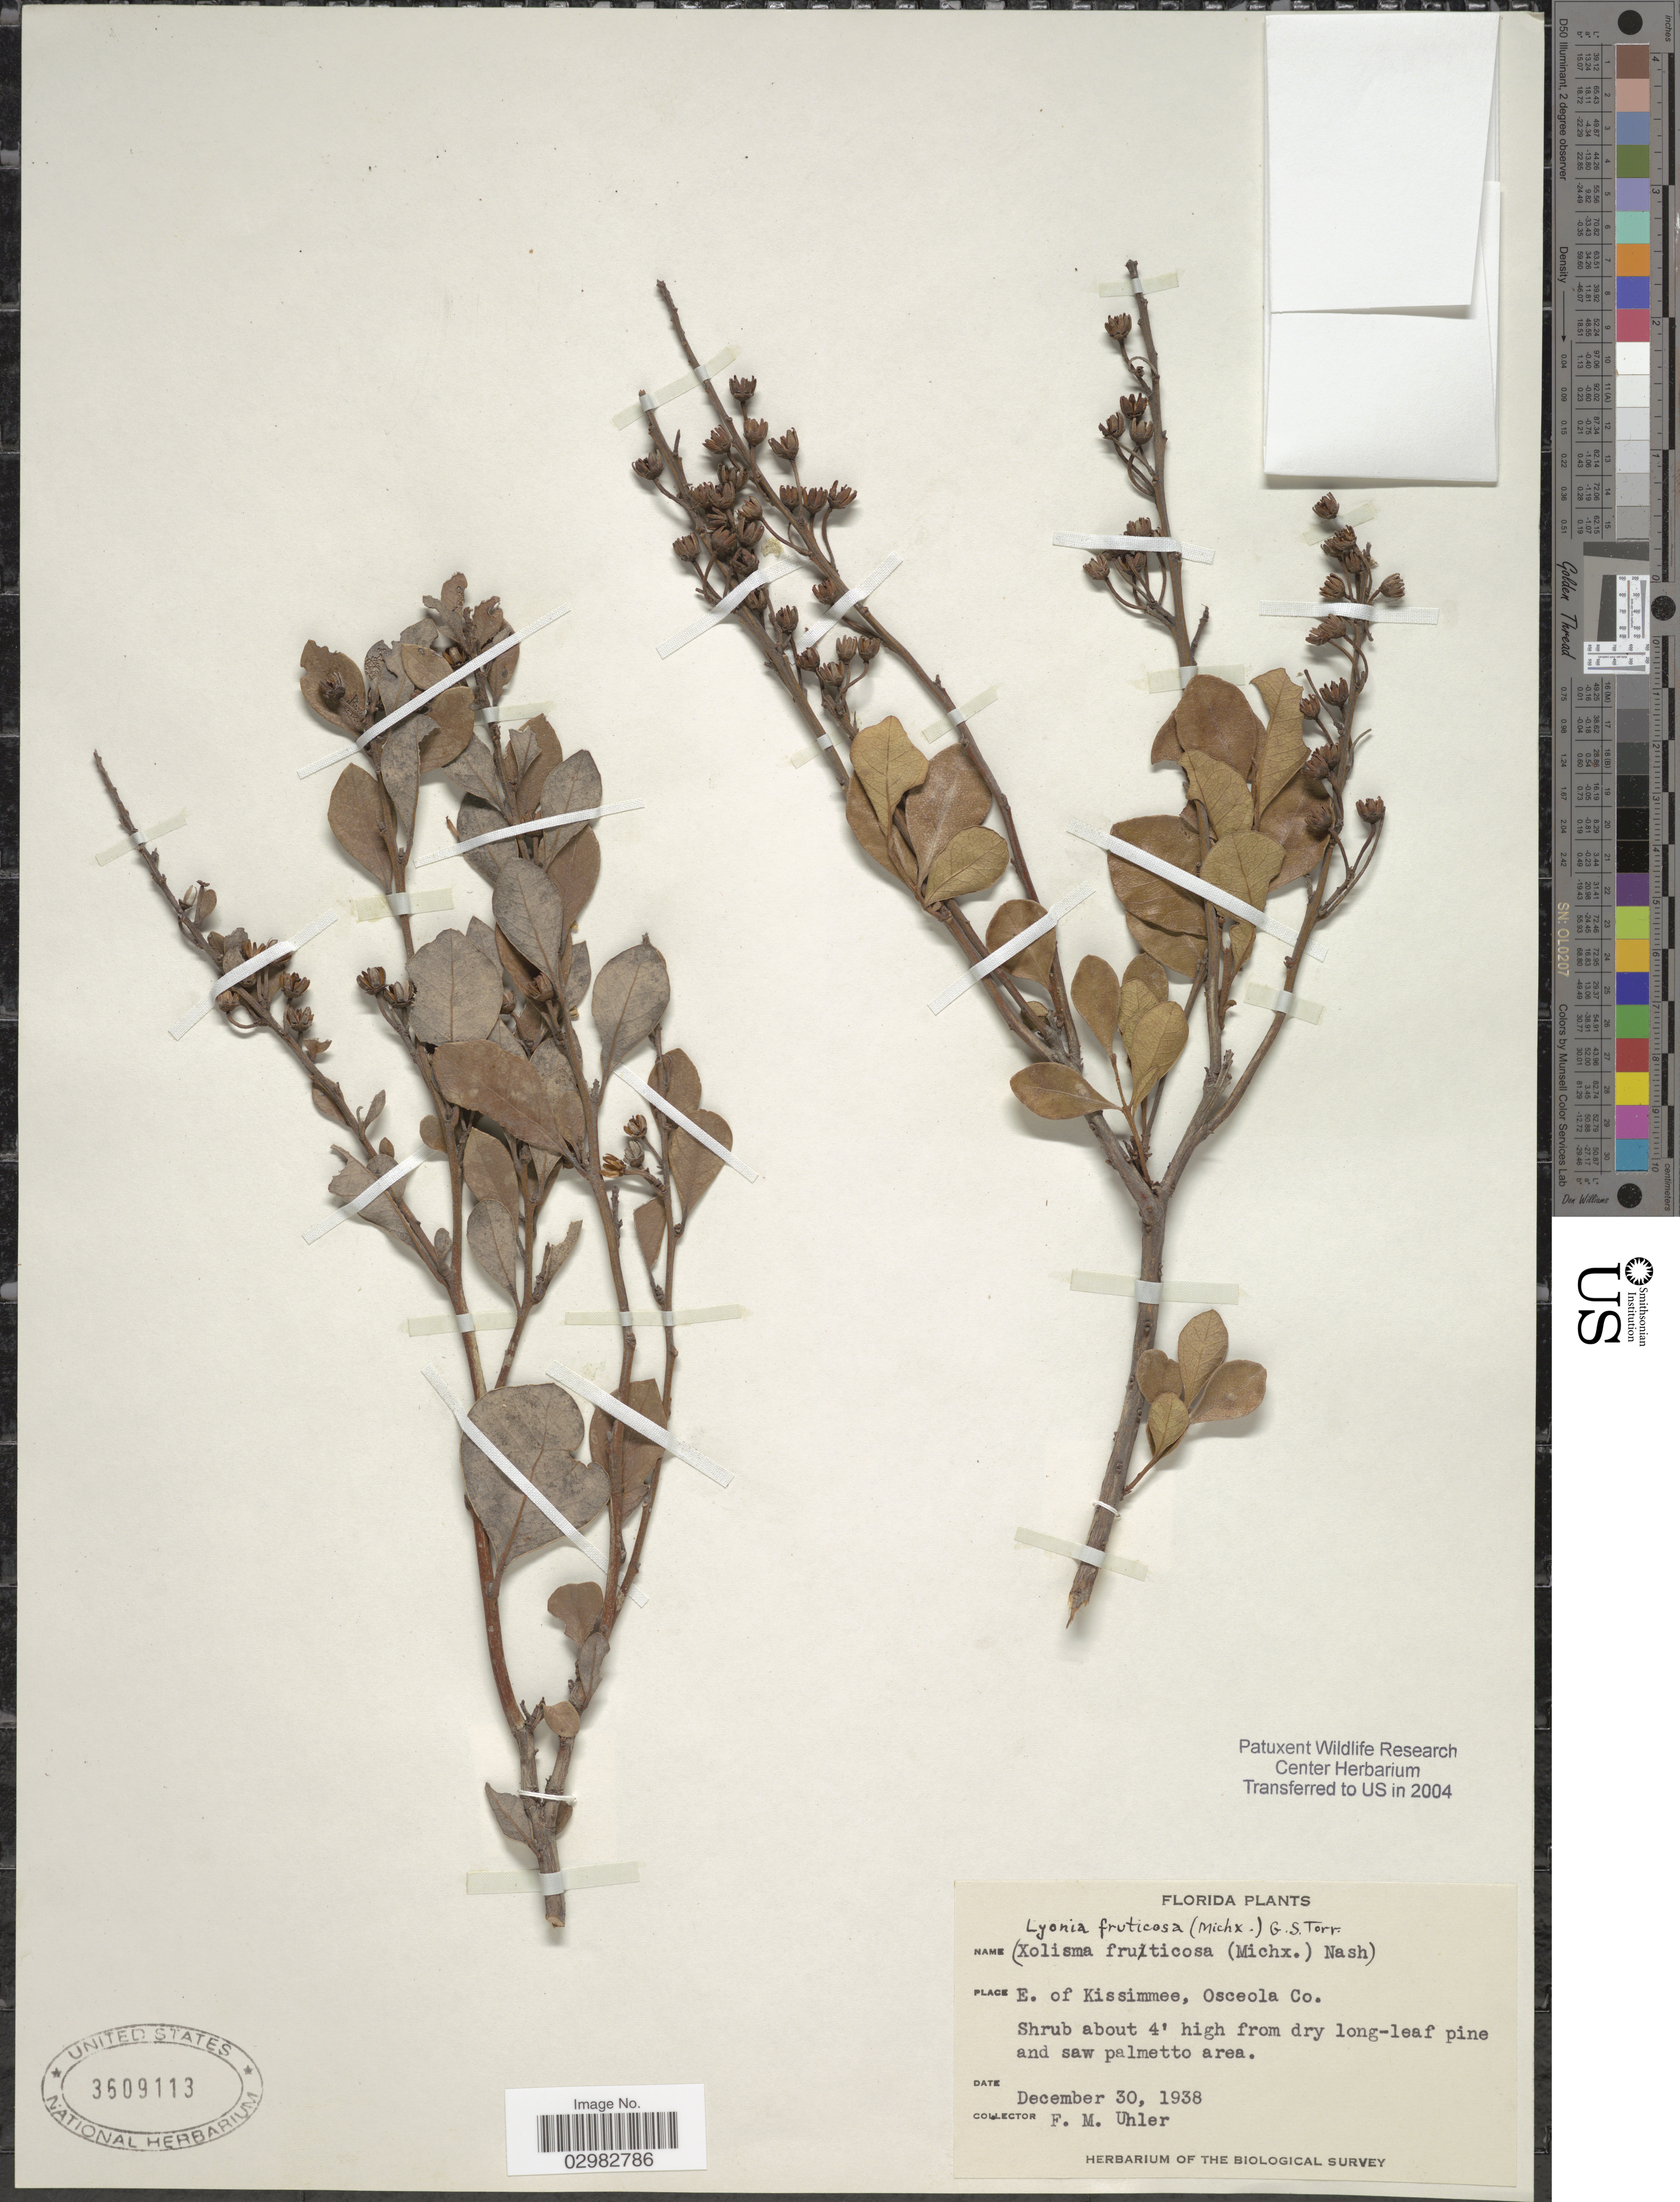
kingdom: Plantae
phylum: Tracheophyta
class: Magnoliopsida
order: Ericales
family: Ericaceae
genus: Lyonia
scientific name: Lyonia fruticosa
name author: (Michx.) G.S. Torr.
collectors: F. M. Uhler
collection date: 1938-12-30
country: United States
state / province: Florida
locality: E. of Kissimmee, Osceola Co.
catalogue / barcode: US 3609113